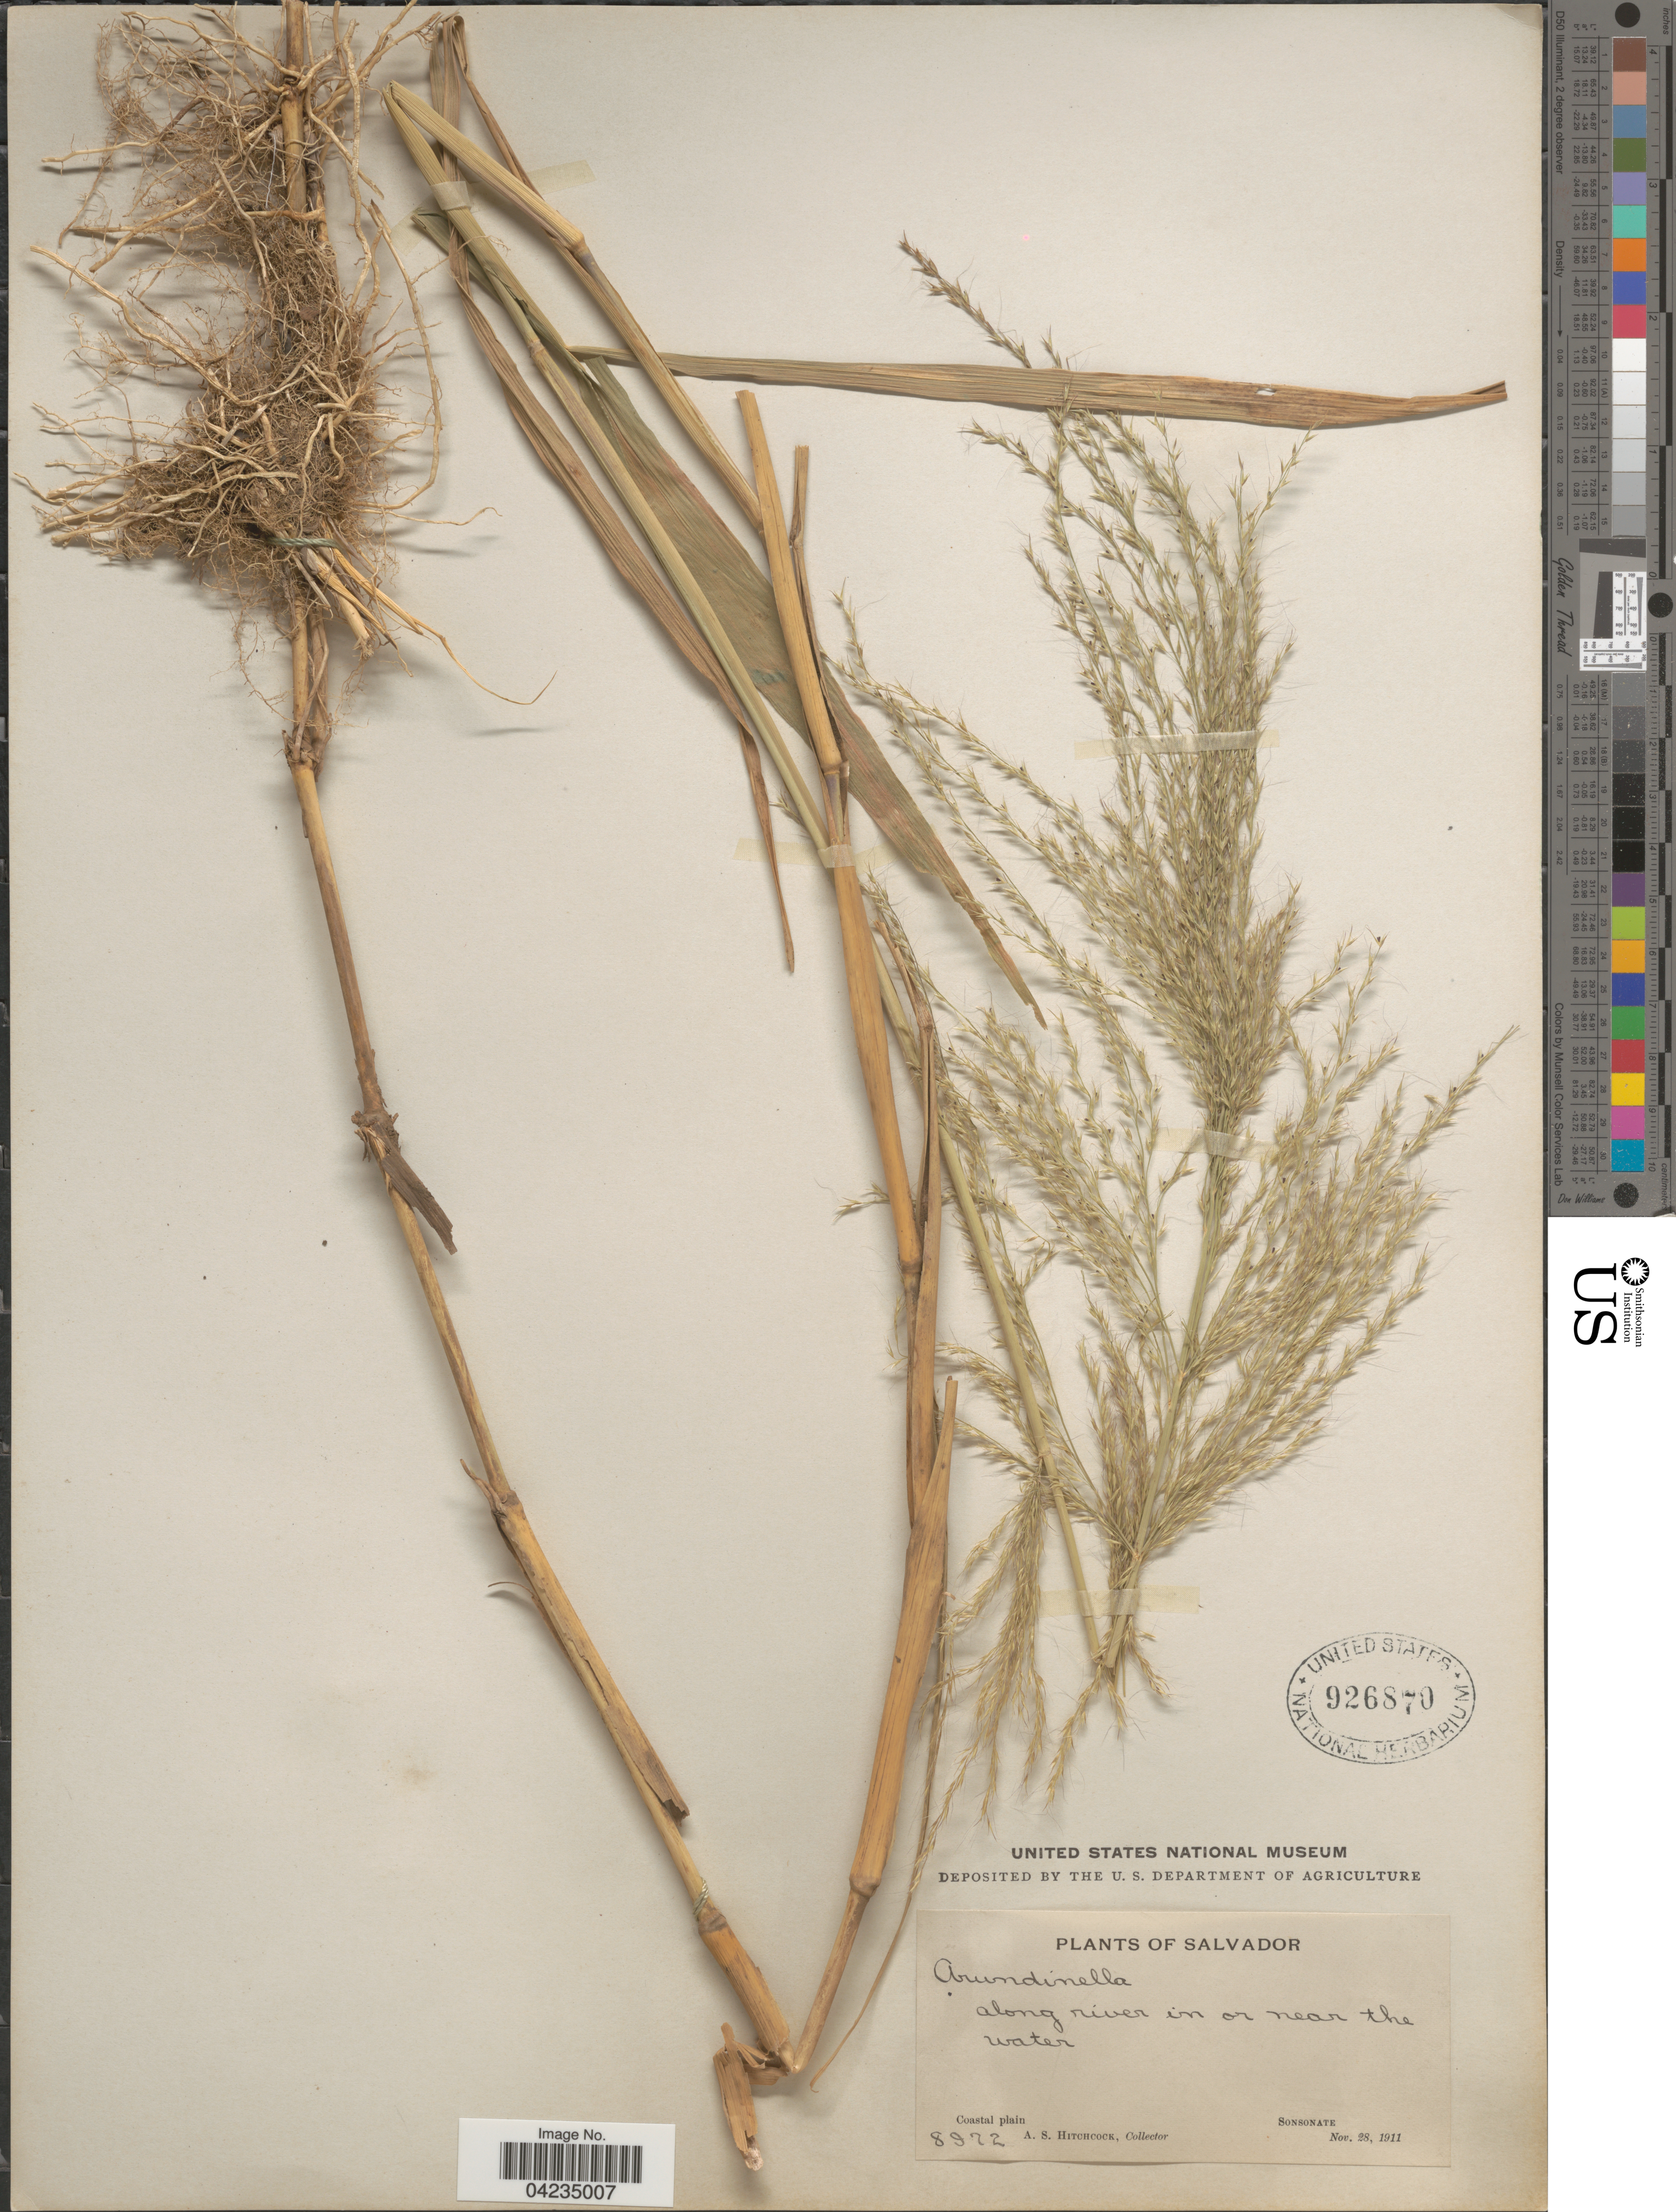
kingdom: Plantae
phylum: Tracheophyta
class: Liliopsida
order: Poales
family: Poaceae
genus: Arundinella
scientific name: Arundinella berteroniana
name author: (Schult.) Hitchc. & Chase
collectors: A. S. Hitchcock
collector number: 8972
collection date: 1911-11-28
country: El Salvador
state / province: Sonsonate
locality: Along river in or near the water. Coastal plain.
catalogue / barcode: US 926870